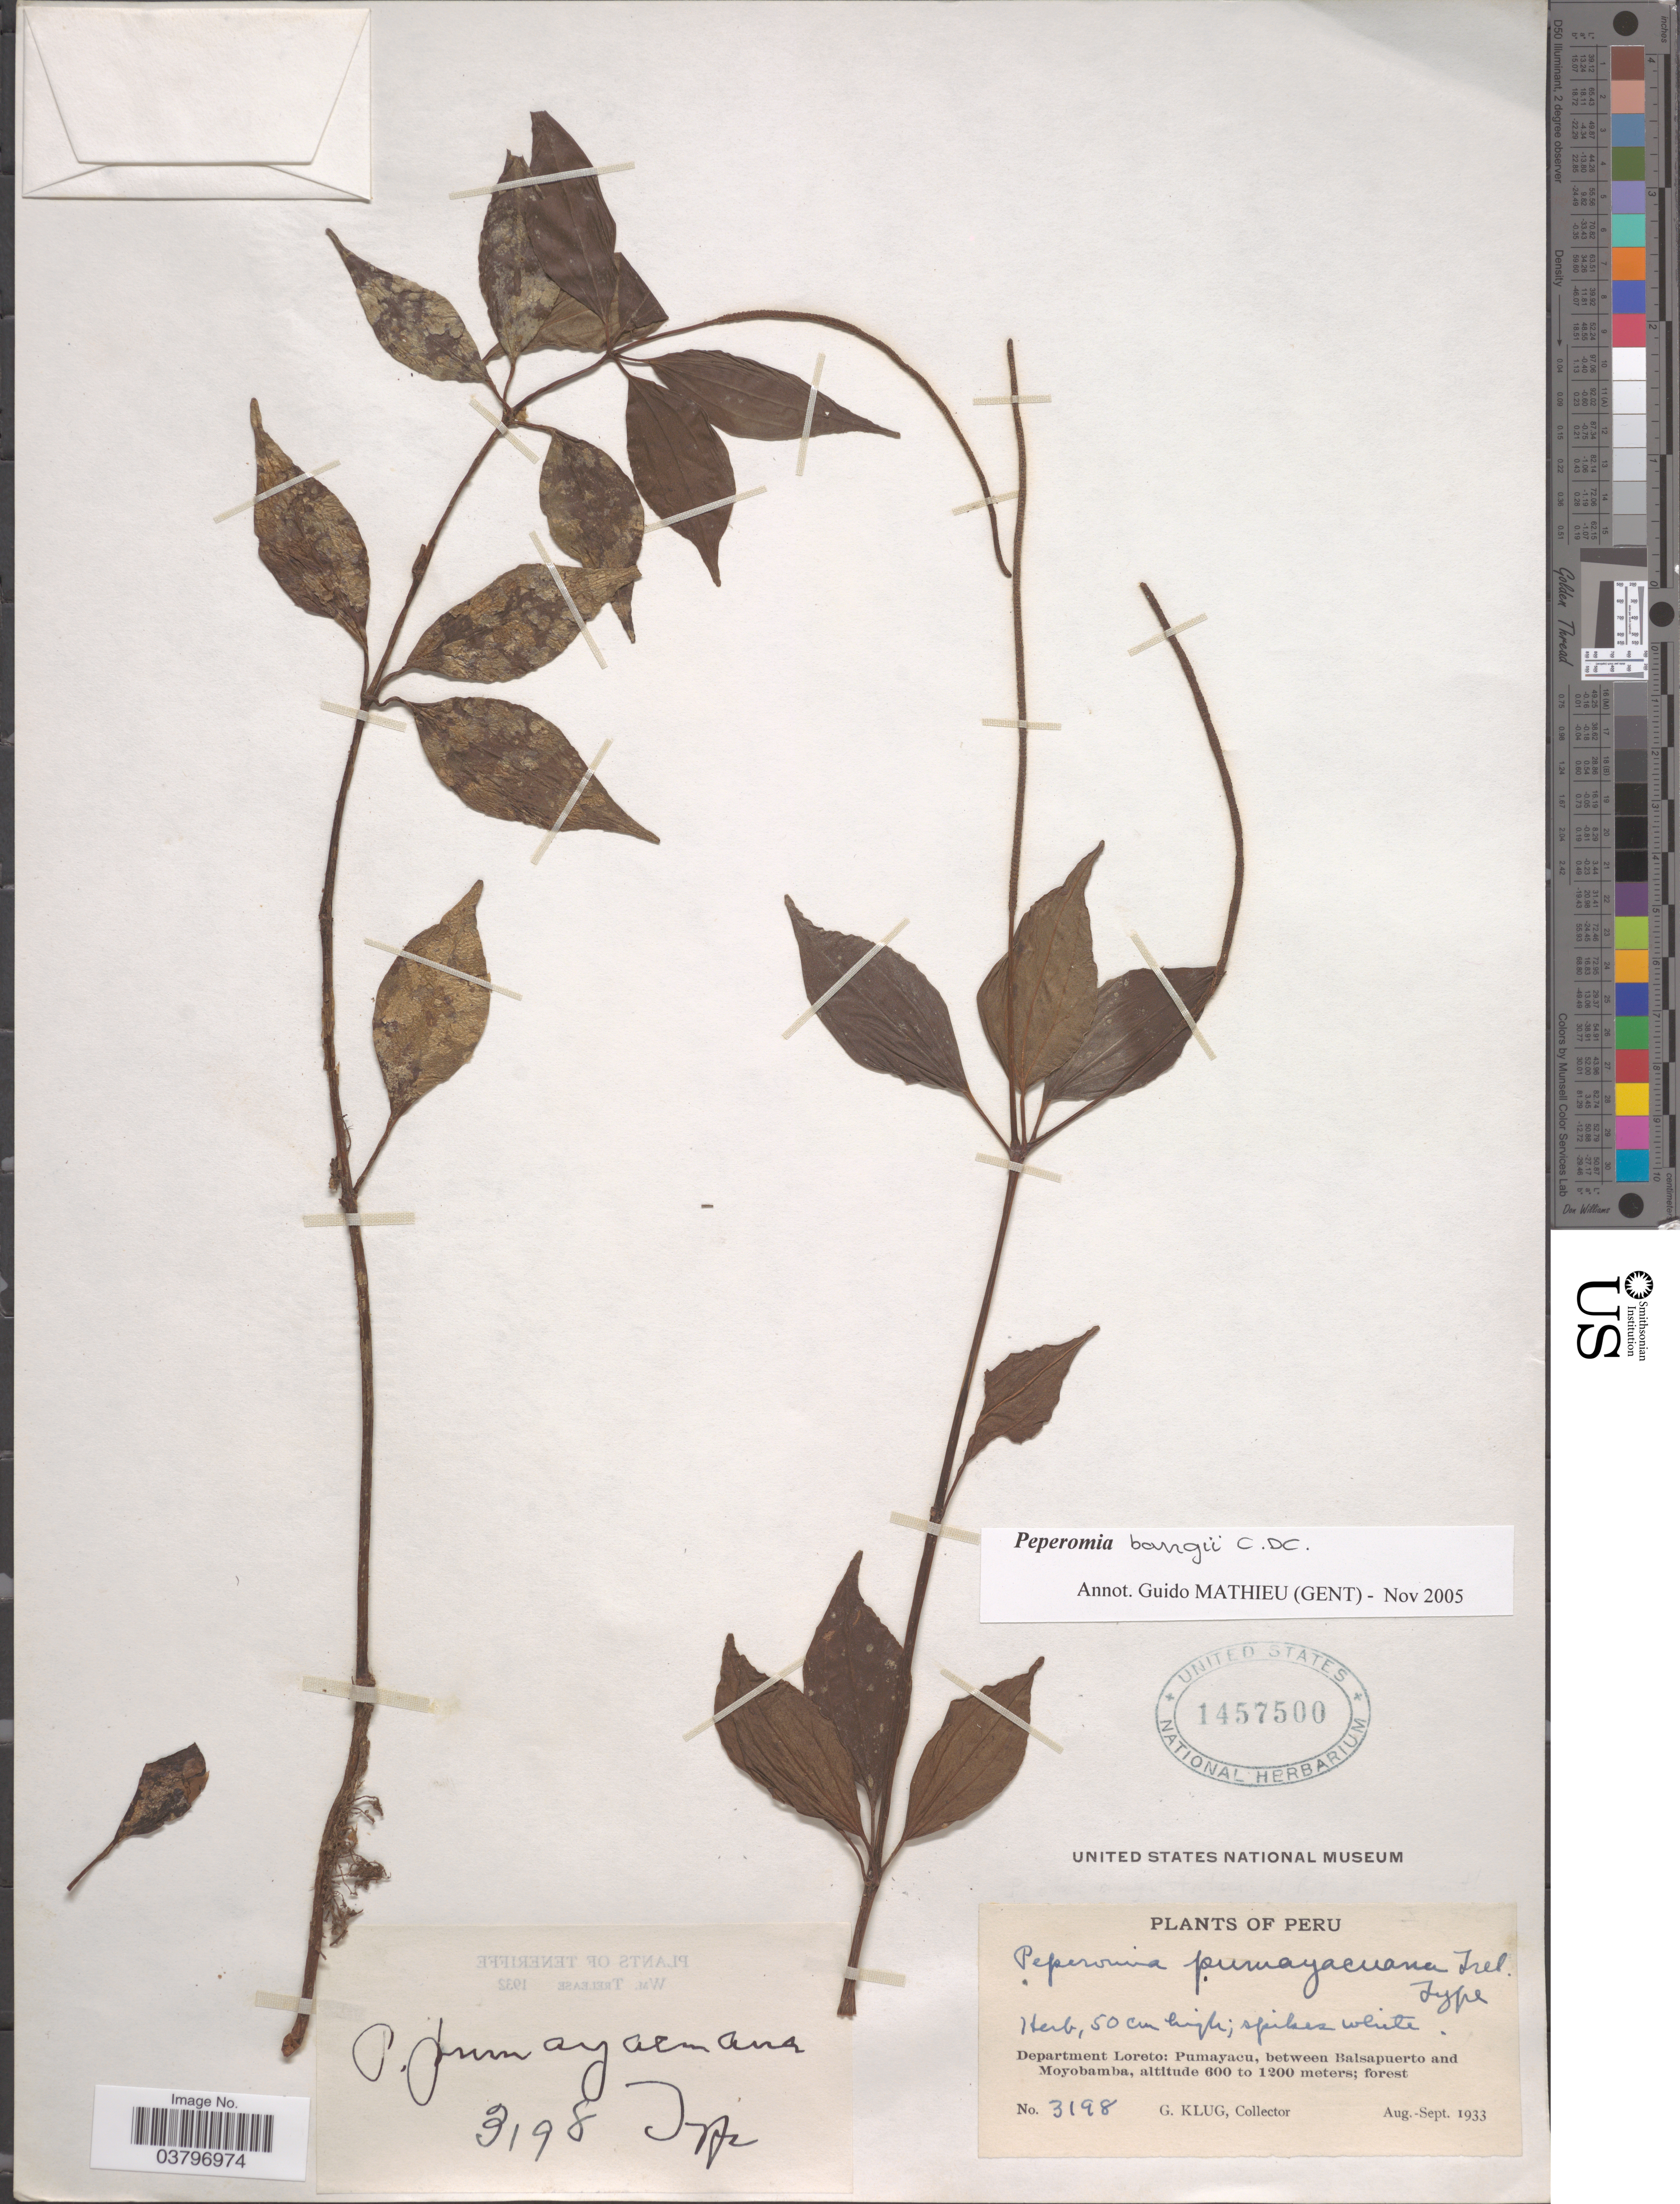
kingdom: Plantae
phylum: Tracheophyta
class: Magnoliopsida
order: Piperales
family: Piperaceae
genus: Peperomia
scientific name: Peperomia binispica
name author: Trel. in J.F. Macbr.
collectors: G. Klug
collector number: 3198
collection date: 1933-08/1933-09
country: Peru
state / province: Loreto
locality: Department Loreto: Pumayacu, between Balsapuerto and Moyobamba.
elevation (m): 600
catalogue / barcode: US 1457500